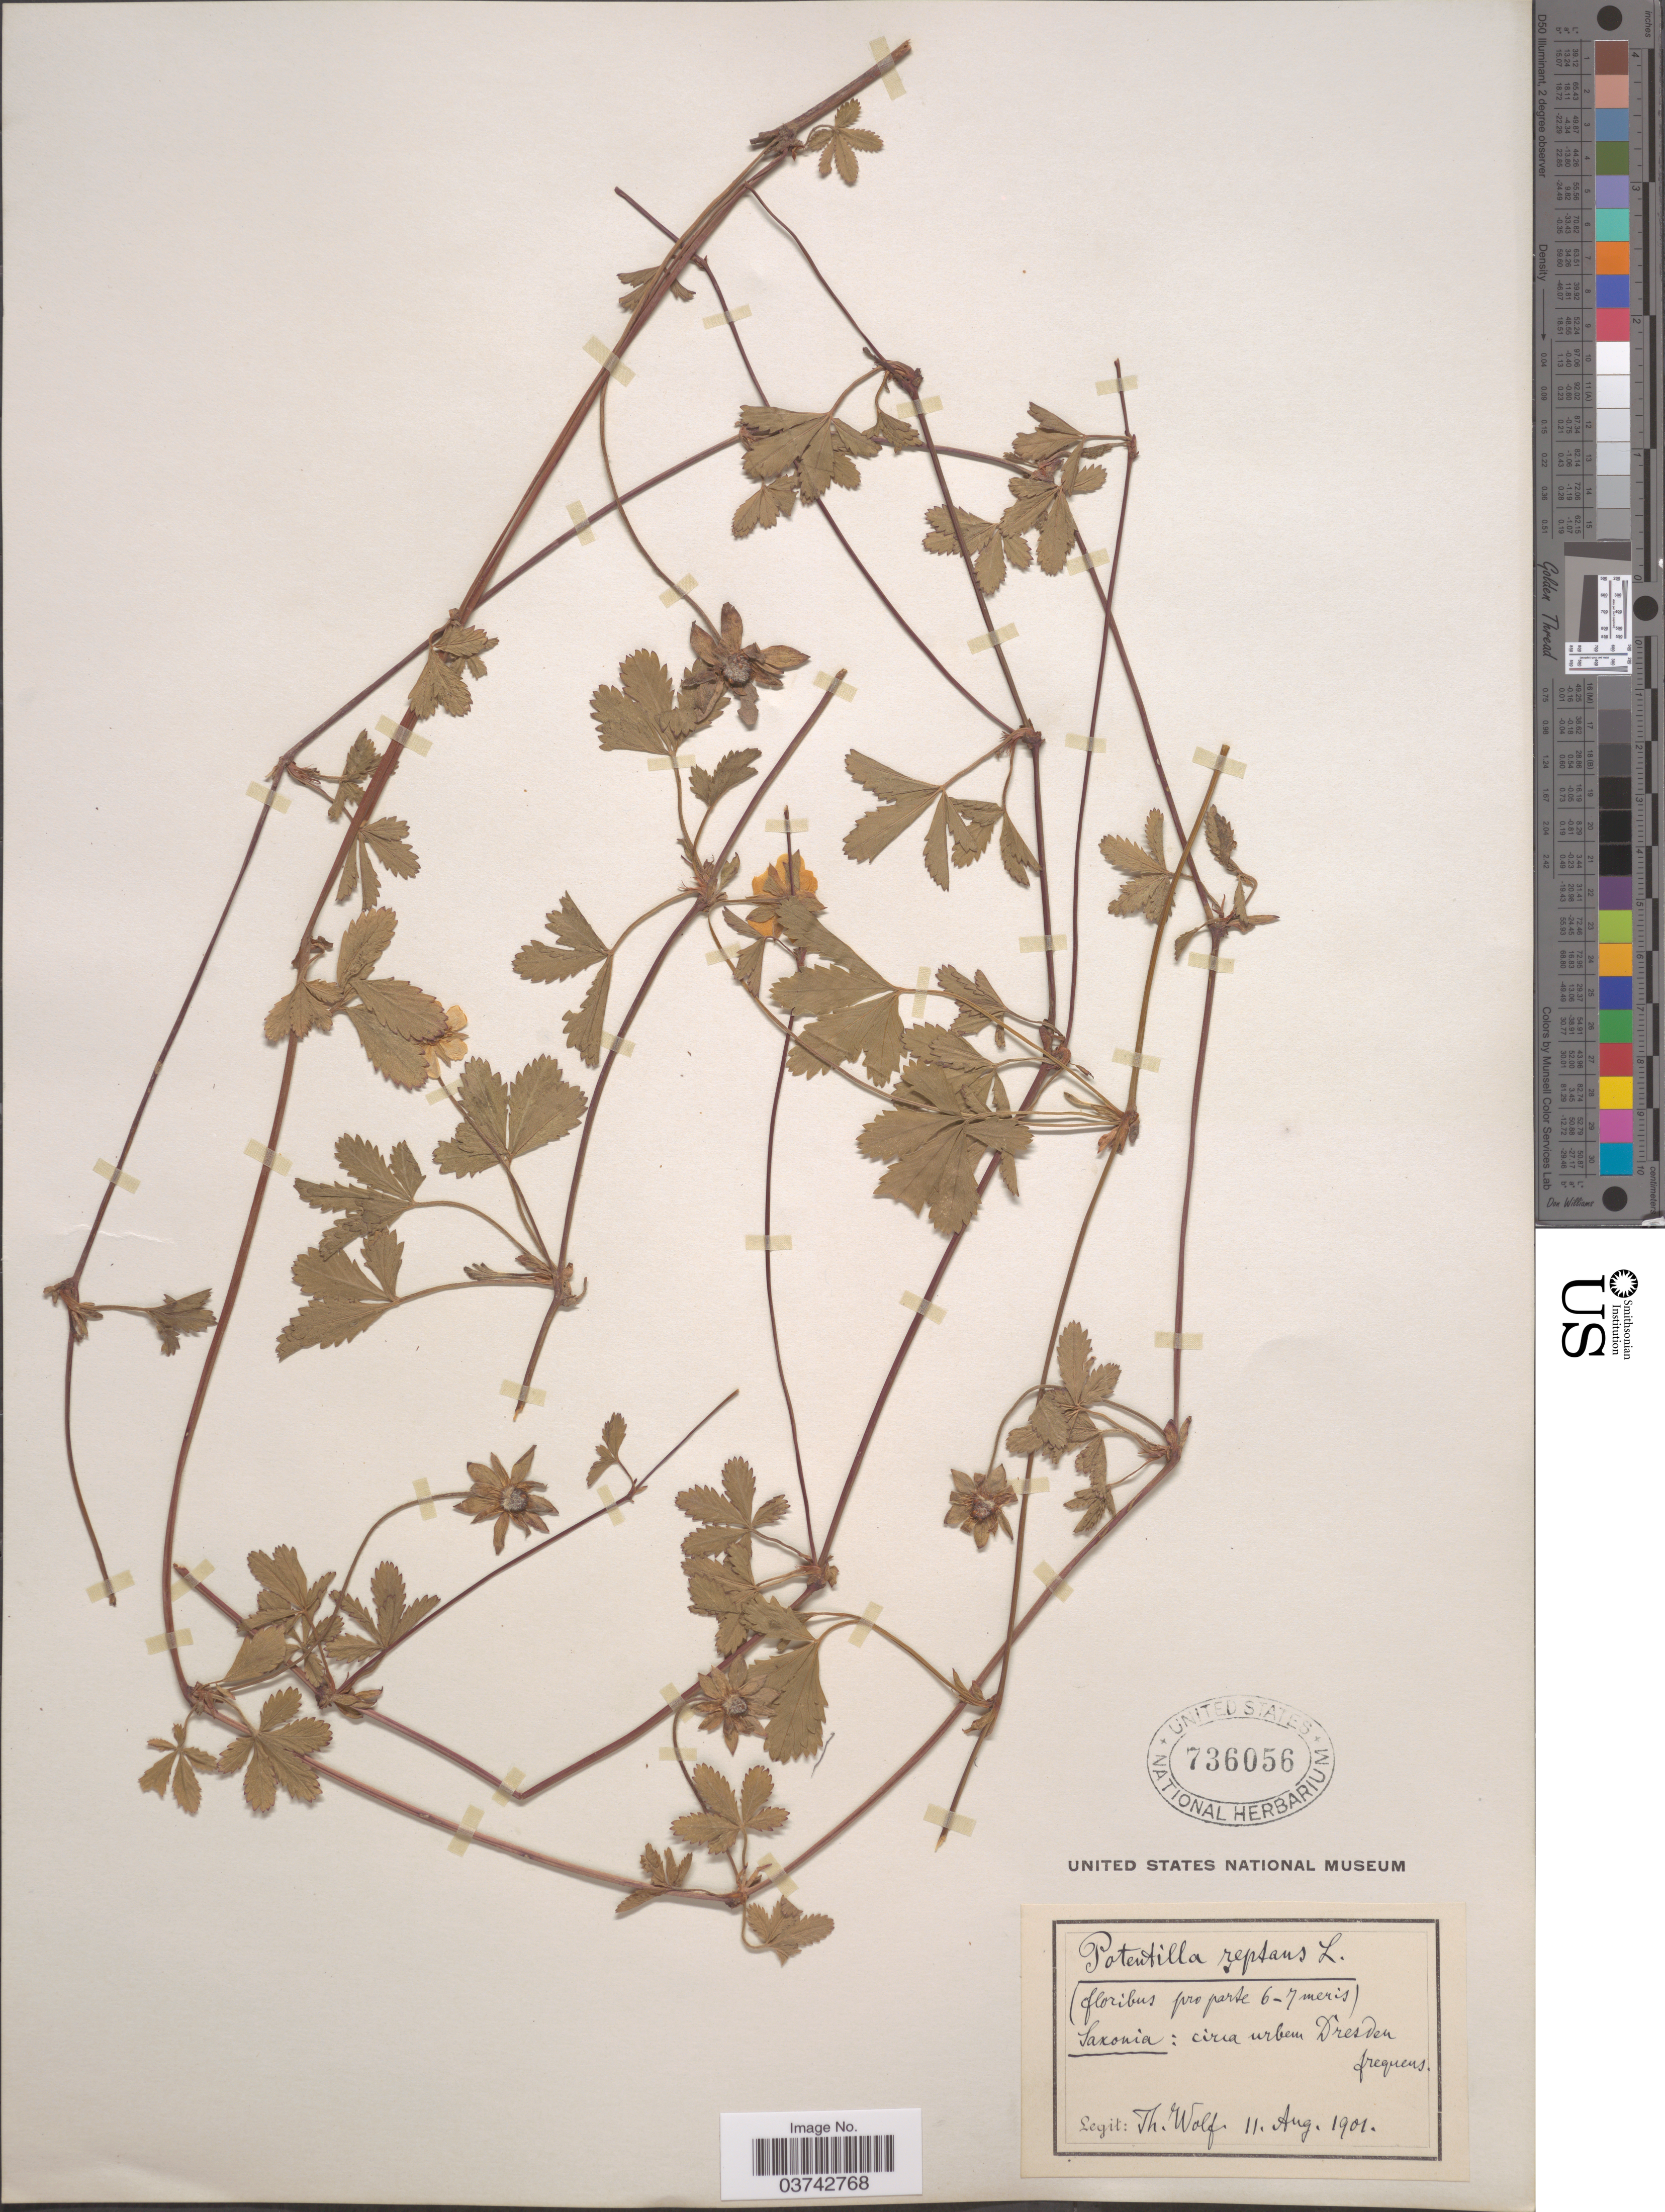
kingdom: Plantae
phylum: Tracheophyta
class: Magnoliopsida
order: Rosales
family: Rosaceae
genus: Potentilla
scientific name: Potentilla reptans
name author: L.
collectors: T. Wolf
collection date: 1901-08-11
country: Germany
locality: Saxonia: circa urbem Drèsden frequens.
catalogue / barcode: US 736056